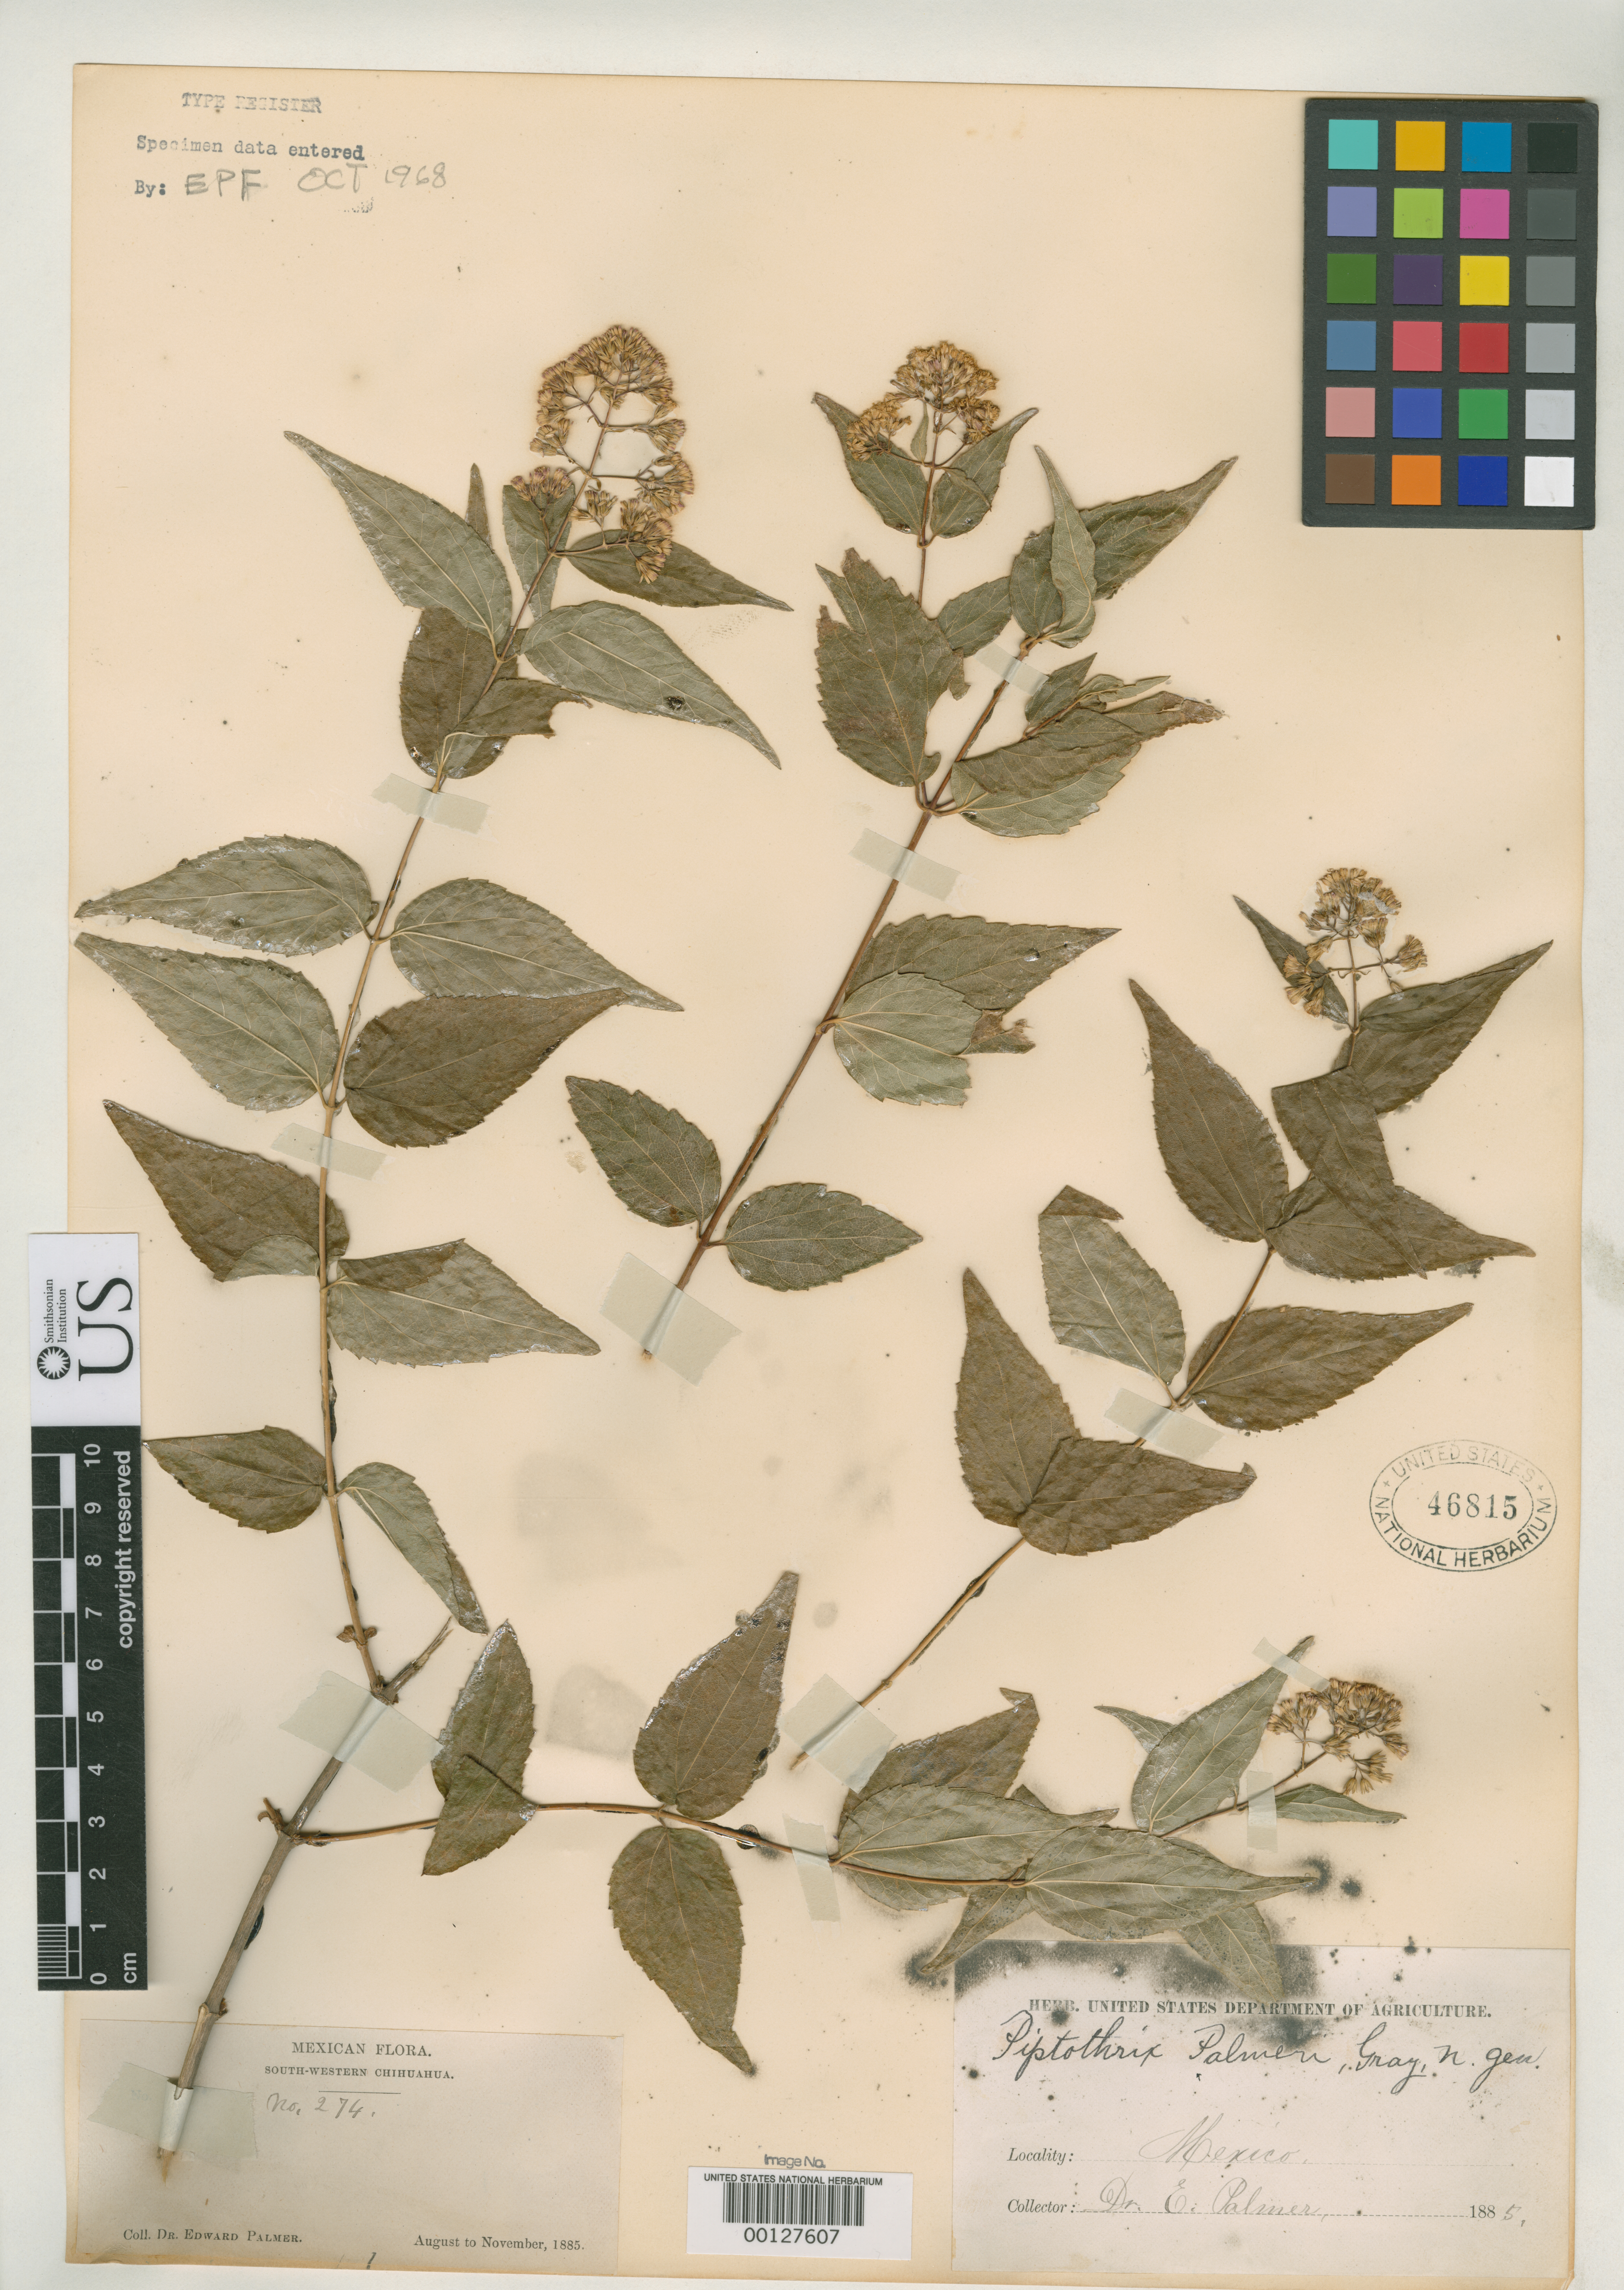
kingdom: Plantae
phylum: Tracheophyta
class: Magnoliopsida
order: Asterales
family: Asteraceae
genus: Piptothrix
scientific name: Piptothrix palmeri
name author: A. Gray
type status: Isotype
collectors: E. Palmer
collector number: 274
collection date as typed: Aug 1885 to -- Nov 1885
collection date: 1885-08/1885-11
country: Mexico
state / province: Chihuahua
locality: Batopilas at Frailes.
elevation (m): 2134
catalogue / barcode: US 46815